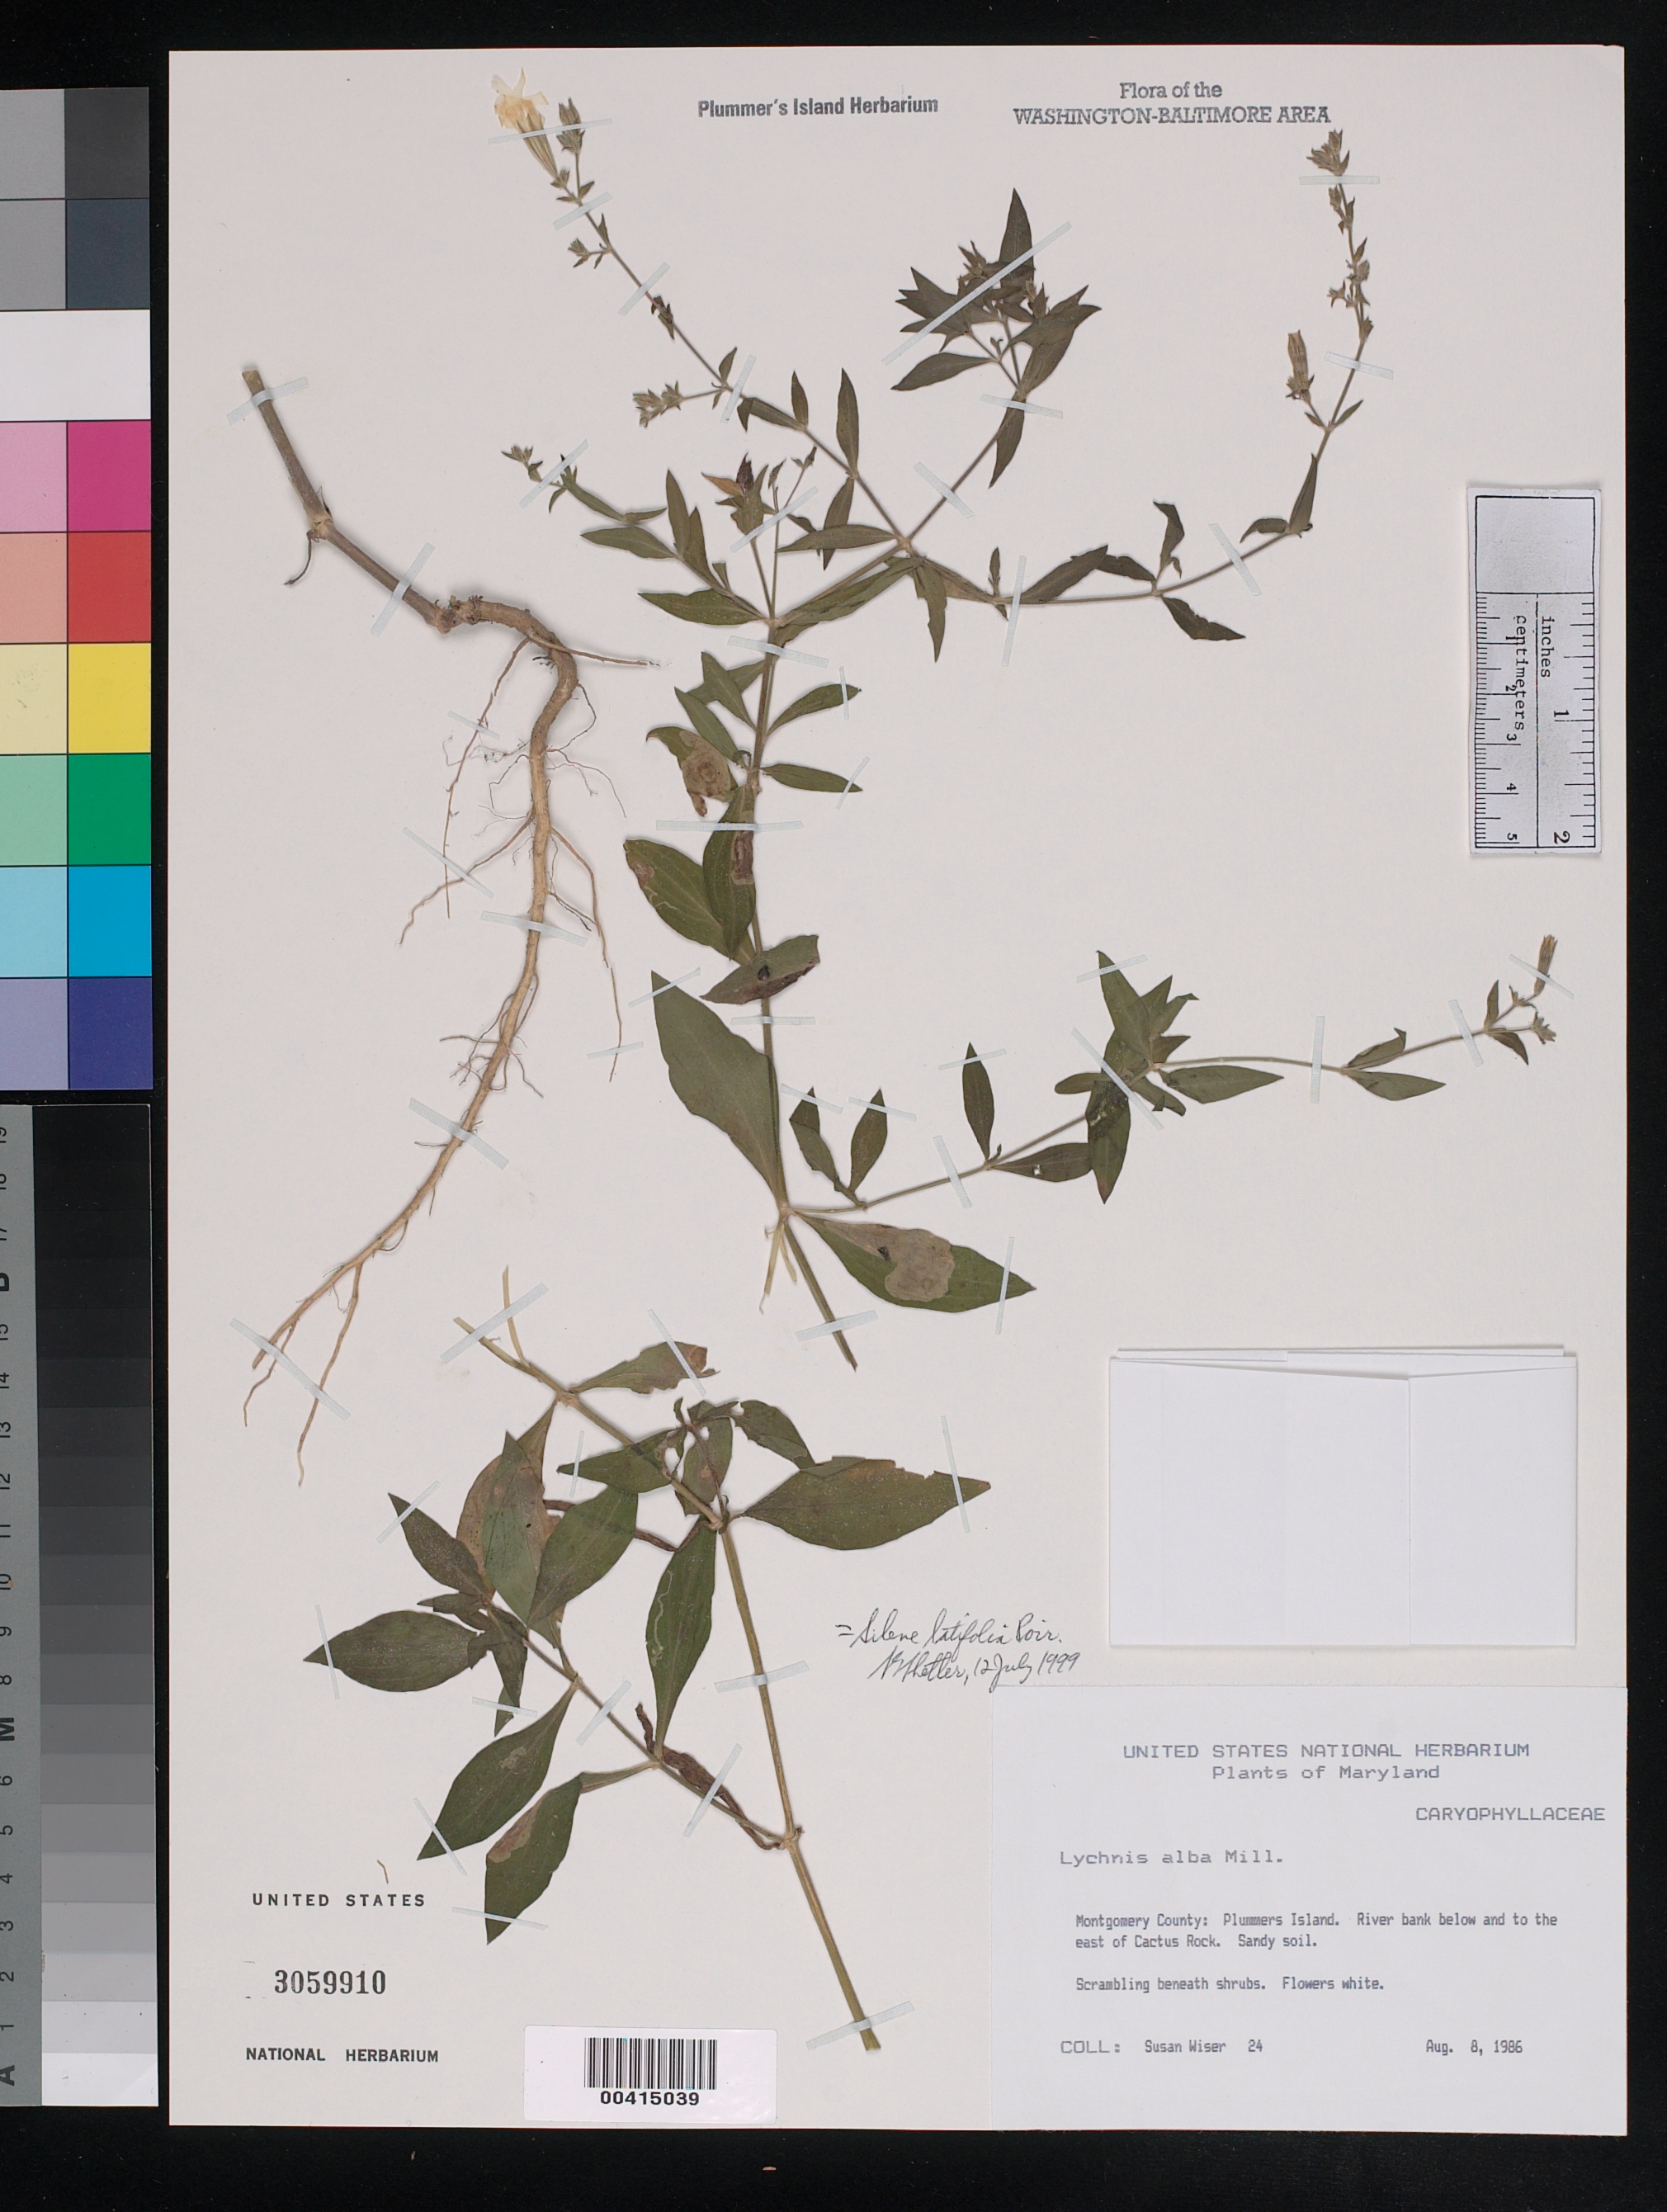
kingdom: Plantae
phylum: Tracheophyta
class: Magnoliopsida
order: Caryophyllales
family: Caryophyllaceae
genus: Silene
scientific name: Silene latifolia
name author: Poir.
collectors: S. Wiser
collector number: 24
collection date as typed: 08 Aug 1986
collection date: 1986-08-08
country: United States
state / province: Maryland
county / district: Montgomery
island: Plummers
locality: Plummer's Island; river bank below and to the east of Cactus Rock. Plummers Island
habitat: Sandy soil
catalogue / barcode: US 3059910